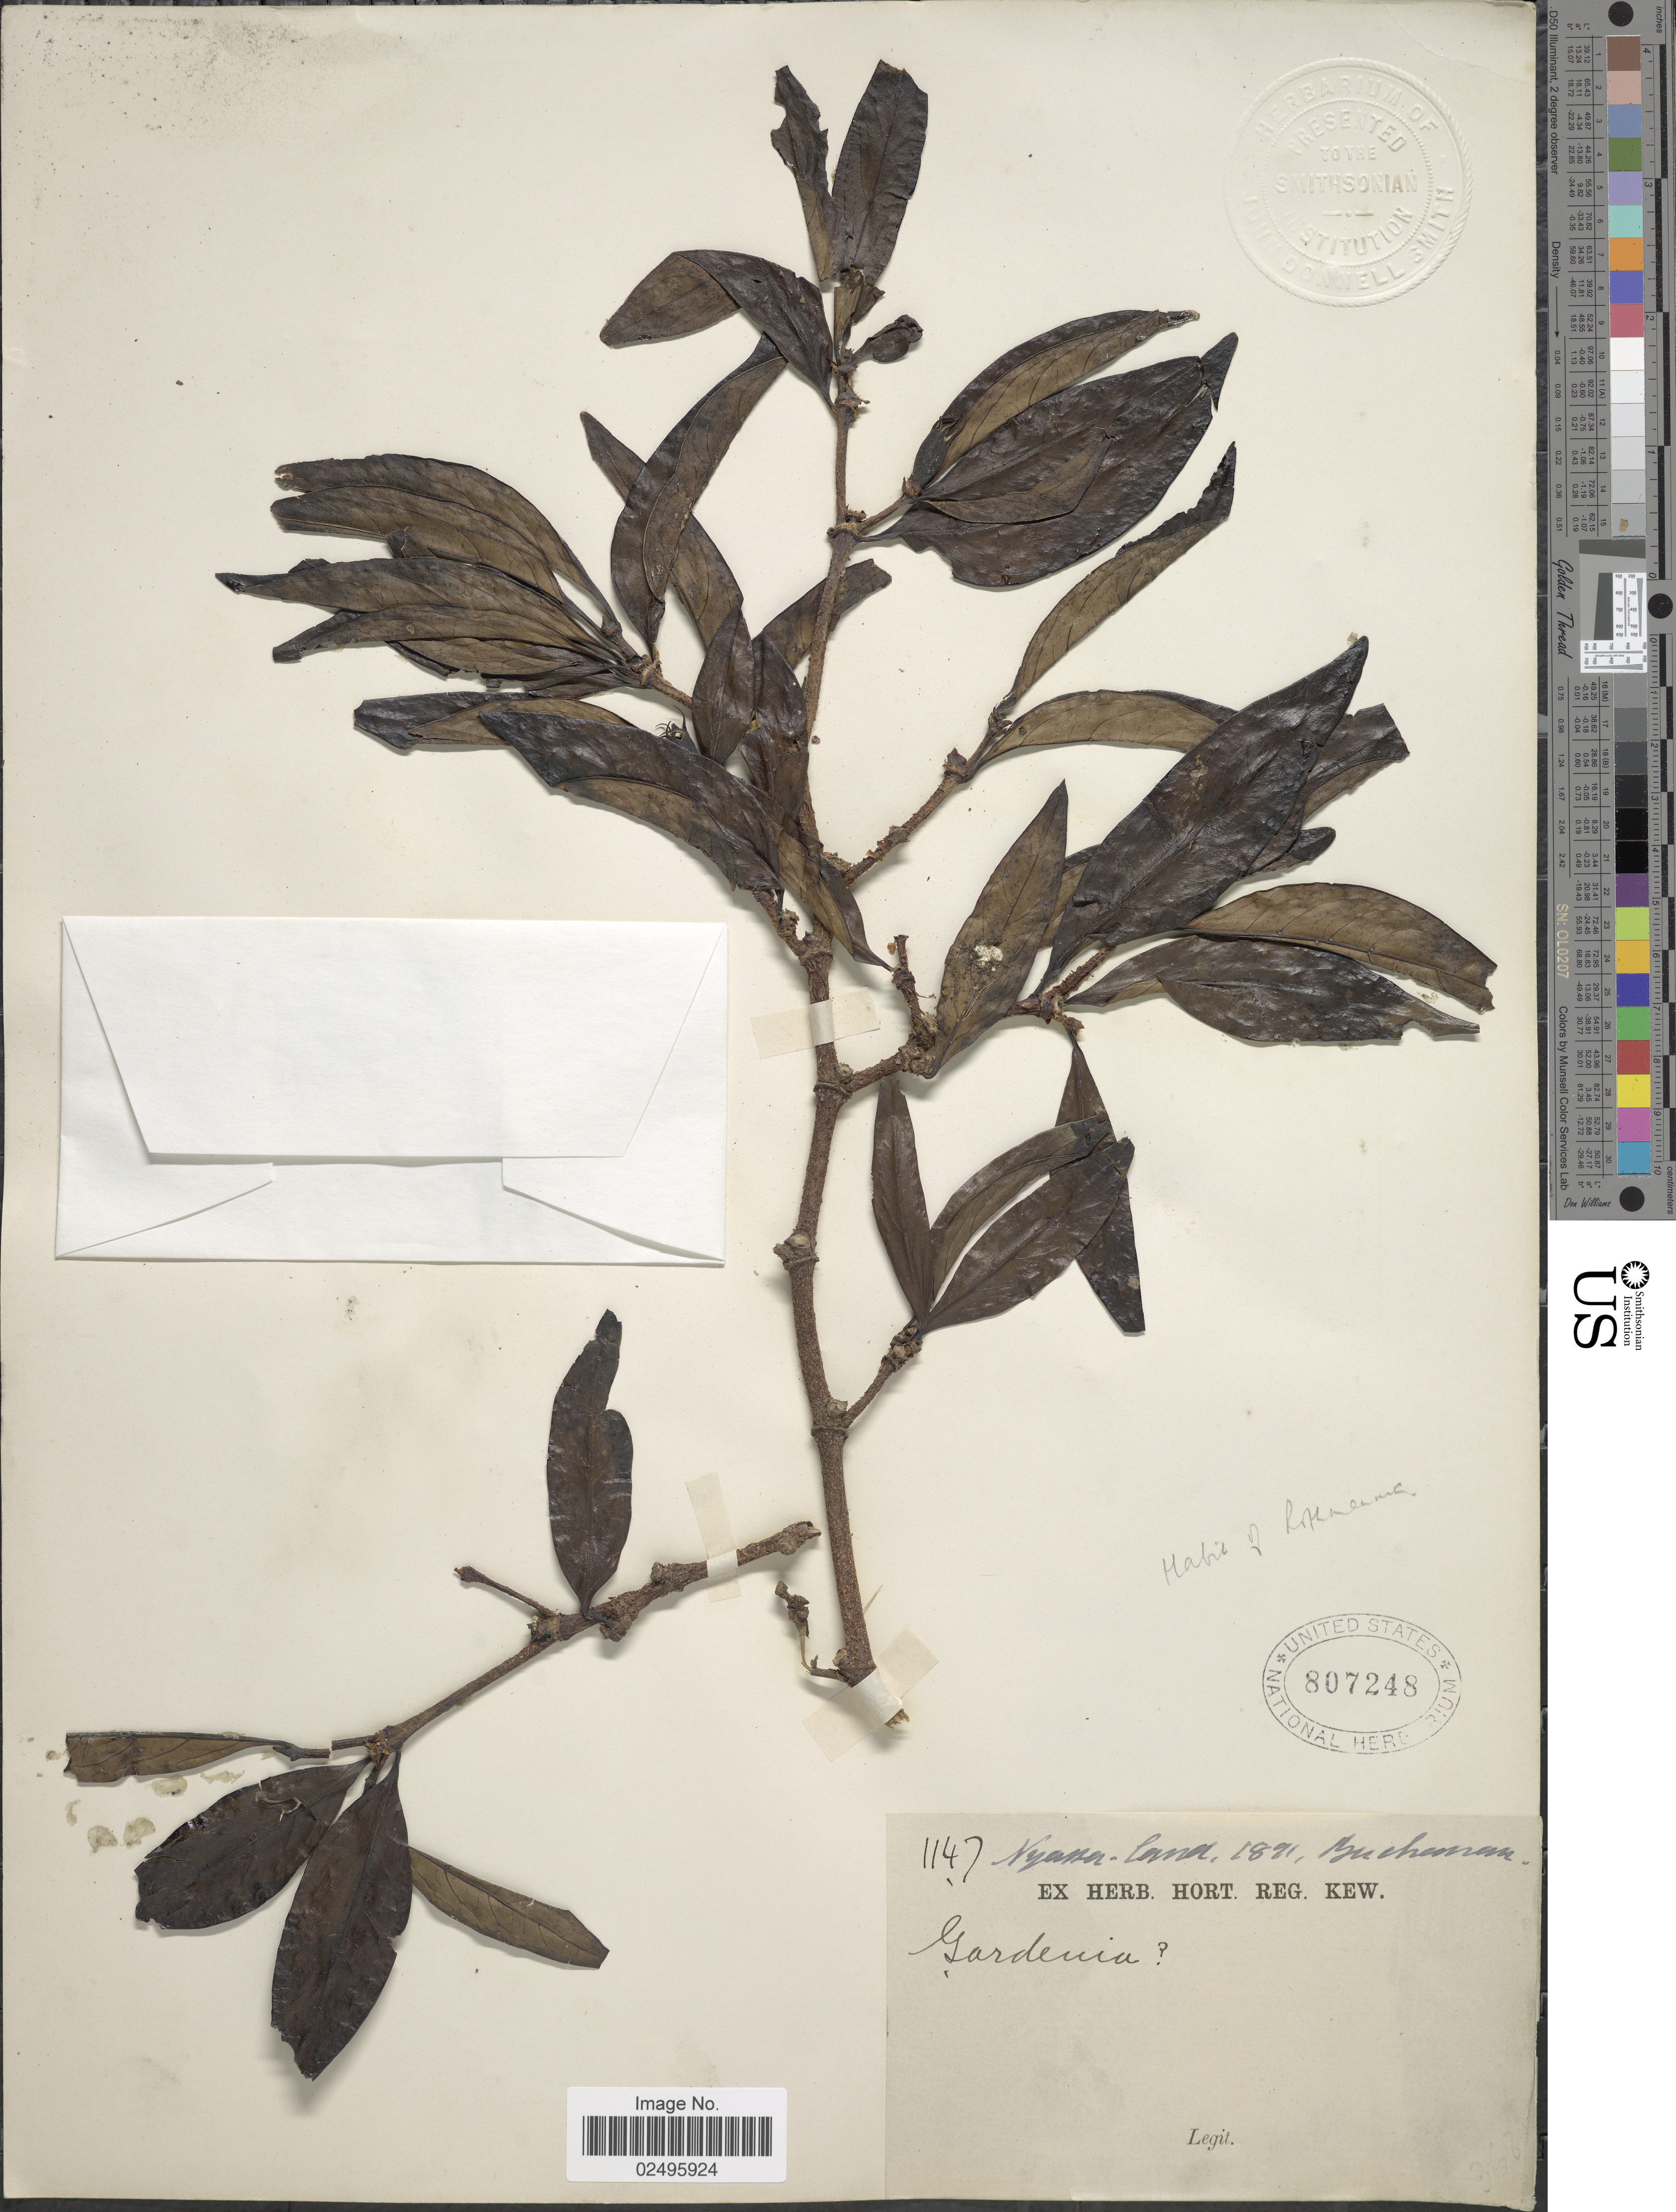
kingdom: Plantae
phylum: Tracheophyta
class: Magnoliopsida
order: Gentianales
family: Rubiaceae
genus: Rothmannia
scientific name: Rothmannia capensis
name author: Thunb.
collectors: -. Buchanan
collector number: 147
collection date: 1891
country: Malawi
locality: Nyassa-land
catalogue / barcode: US 807248